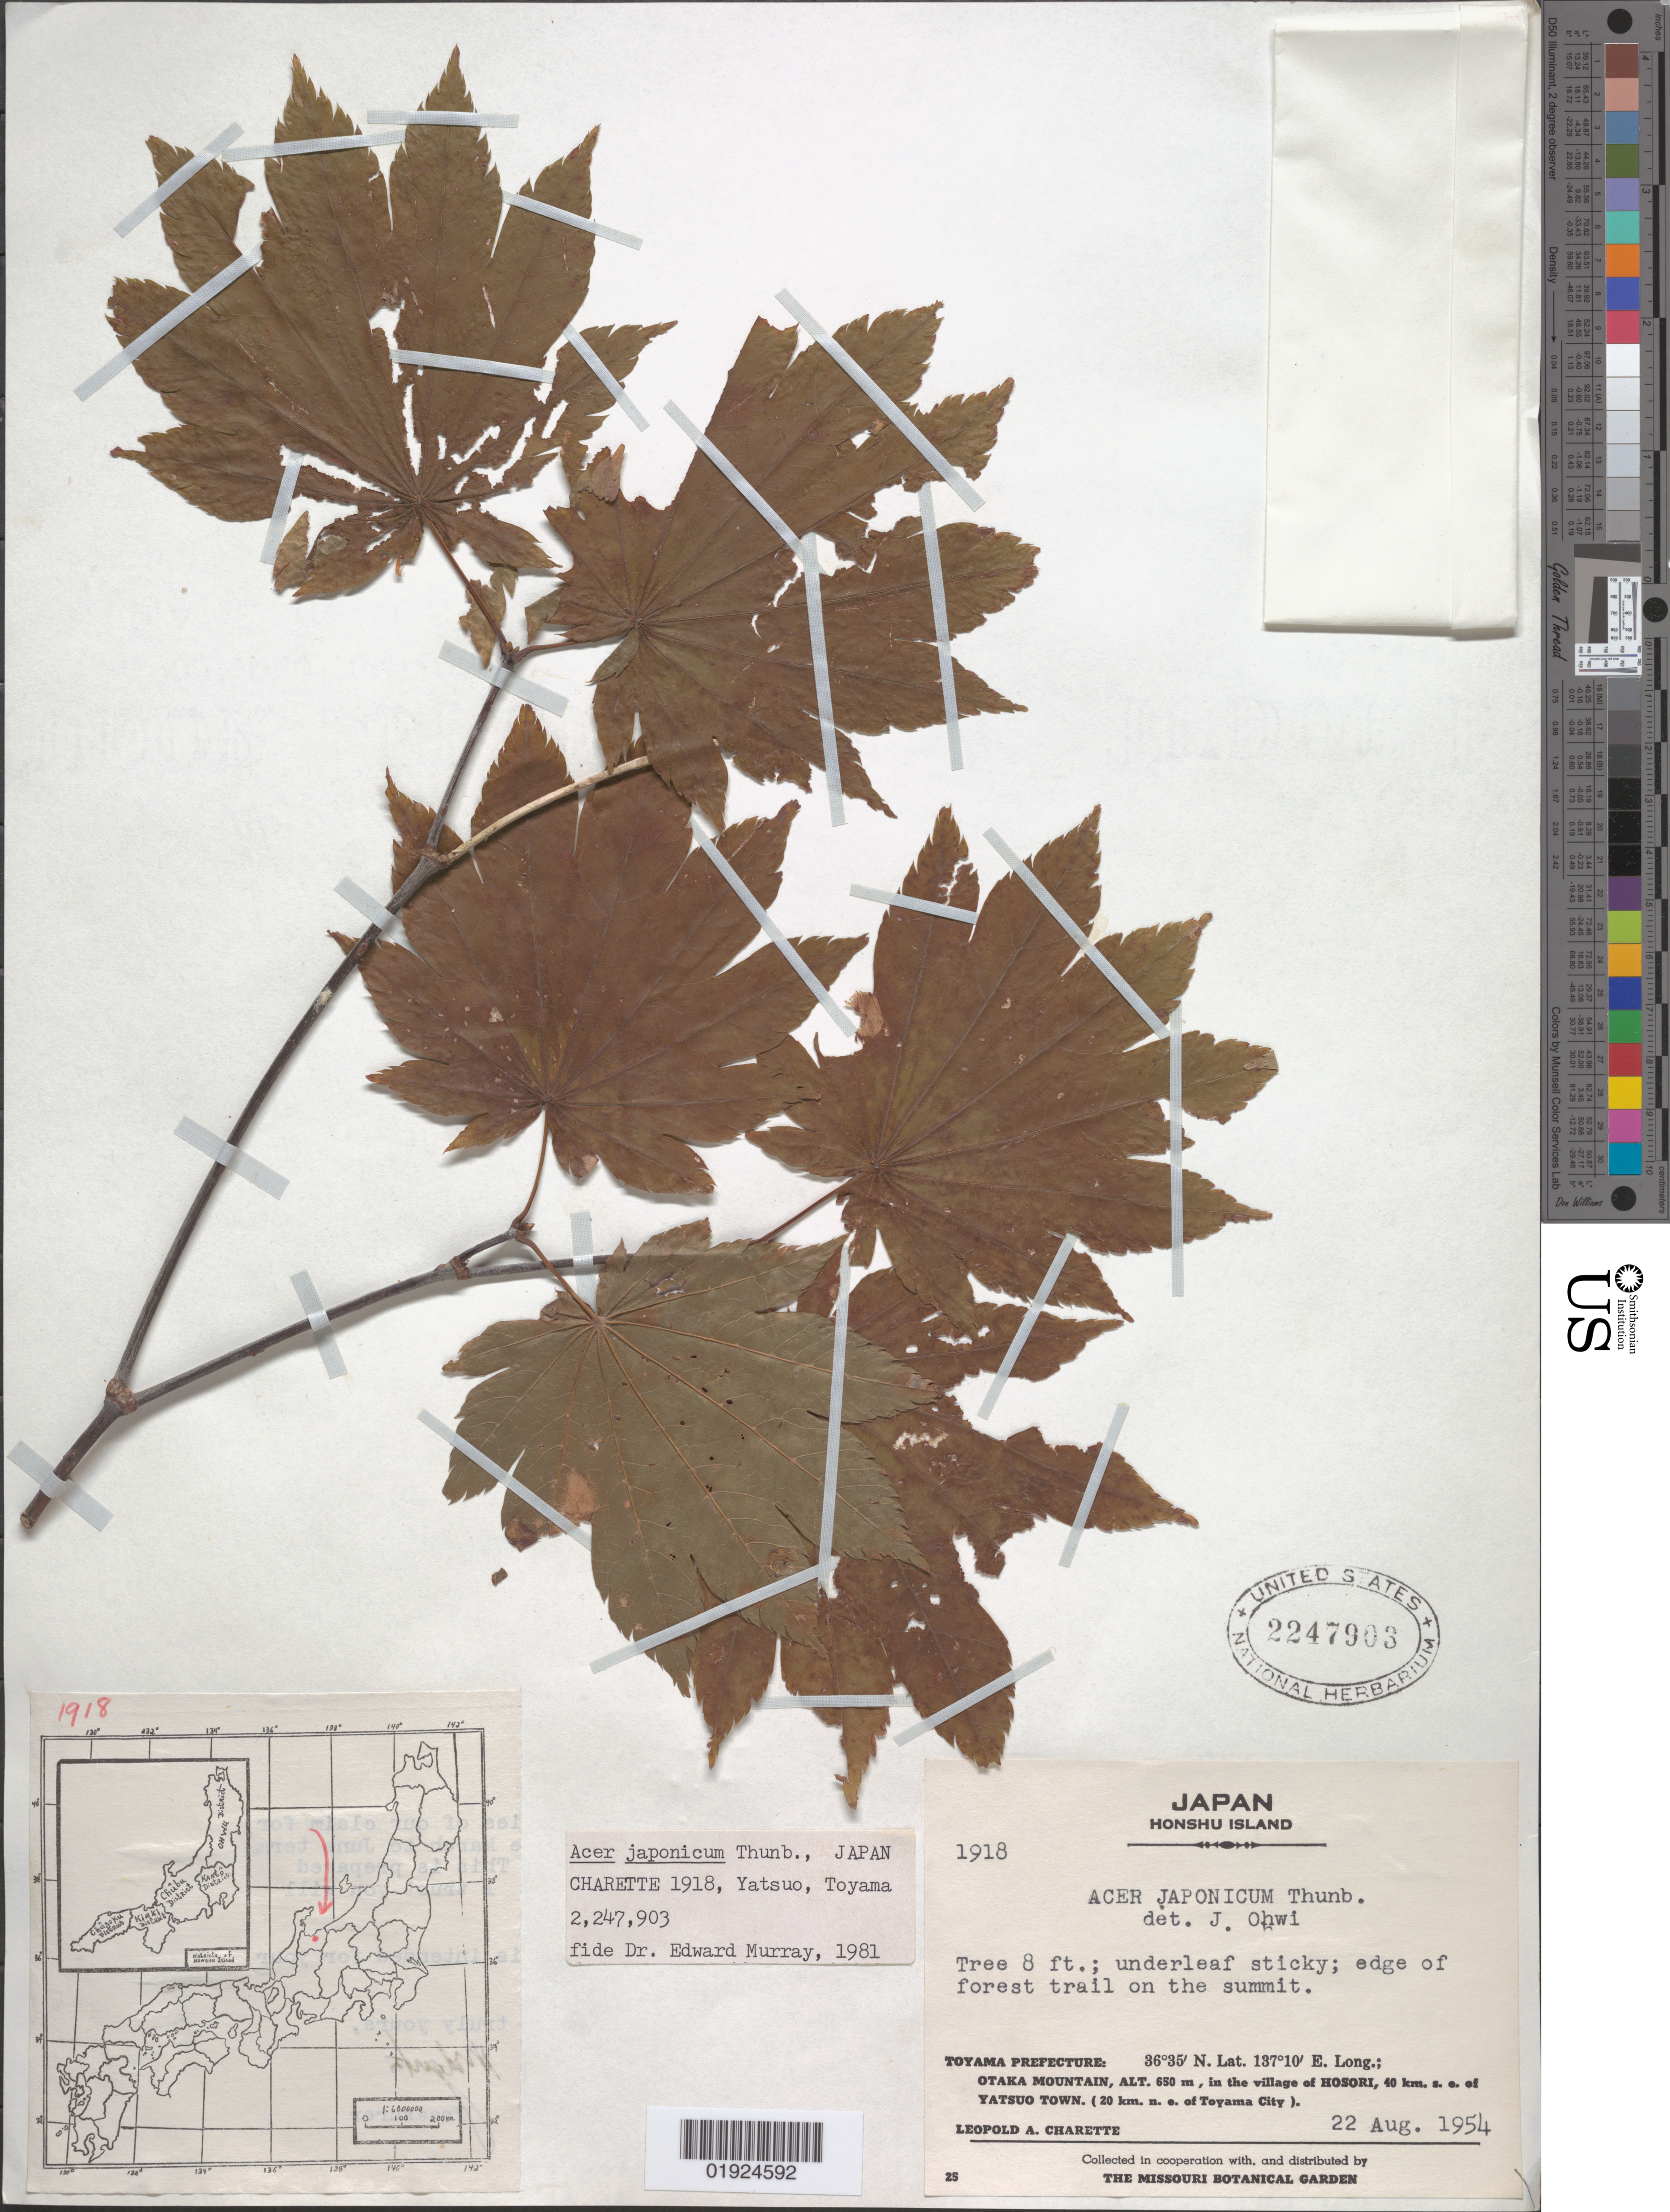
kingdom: Plantae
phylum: Tracheophyta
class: Magnoliopsida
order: Sapindales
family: Sapindaceae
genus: Acer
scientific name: Acer japonicum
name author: Thunb.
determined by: Murray, Edward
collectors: L. A. Charette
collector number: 1918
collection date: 1954-08-22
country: Japan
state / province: Toyama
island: Honshu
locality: Otaka Mountain, in the village of Hosori, 40 km SE of Yatsuo Town (20 km NE of Toyama City)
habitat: Edge of forest trail on the summit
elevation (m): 650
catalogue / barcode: US 2247903